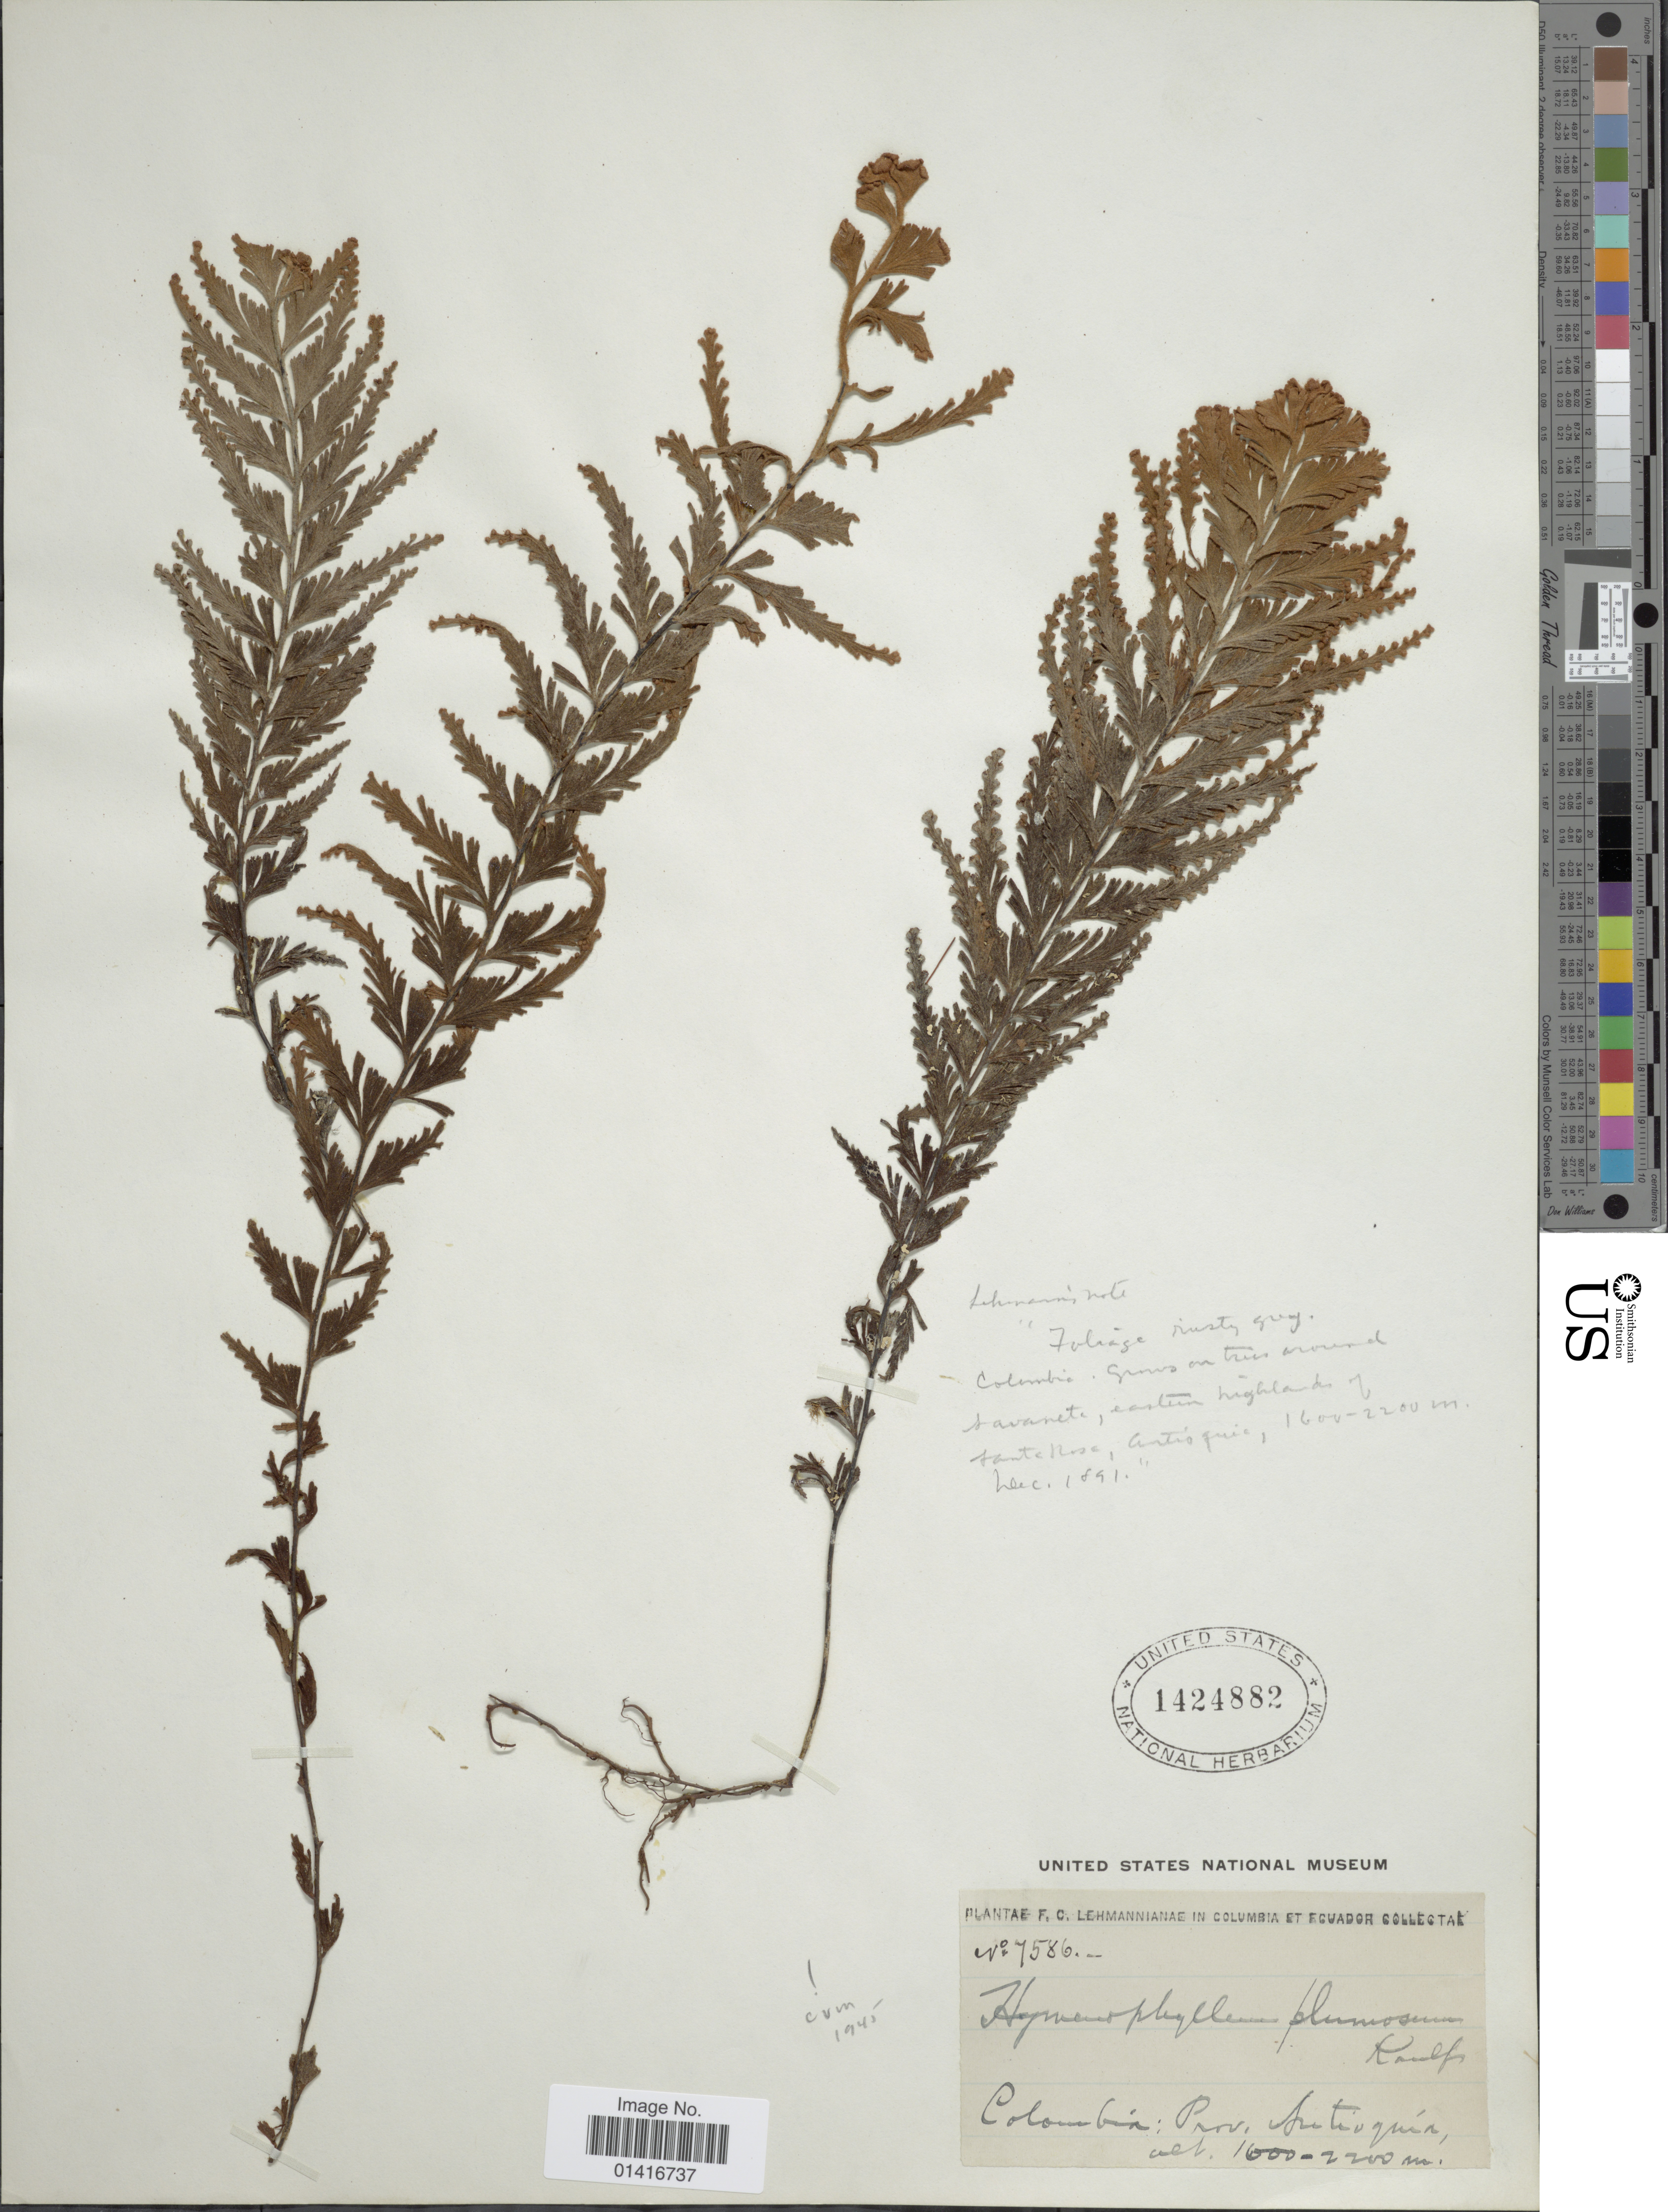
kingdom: Plantae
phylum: Tracheophyta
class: Polypodiopsida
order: Hymenophyllales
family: Hymenophyllaceae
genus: Hymenophyllum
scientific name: Hymenophyllum plumosum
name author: Kaulf.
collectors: F. C. Lehmann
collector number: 7586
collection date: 1891-12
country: Colombia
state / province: Antioquia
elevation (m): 1600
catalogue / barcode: US 142488